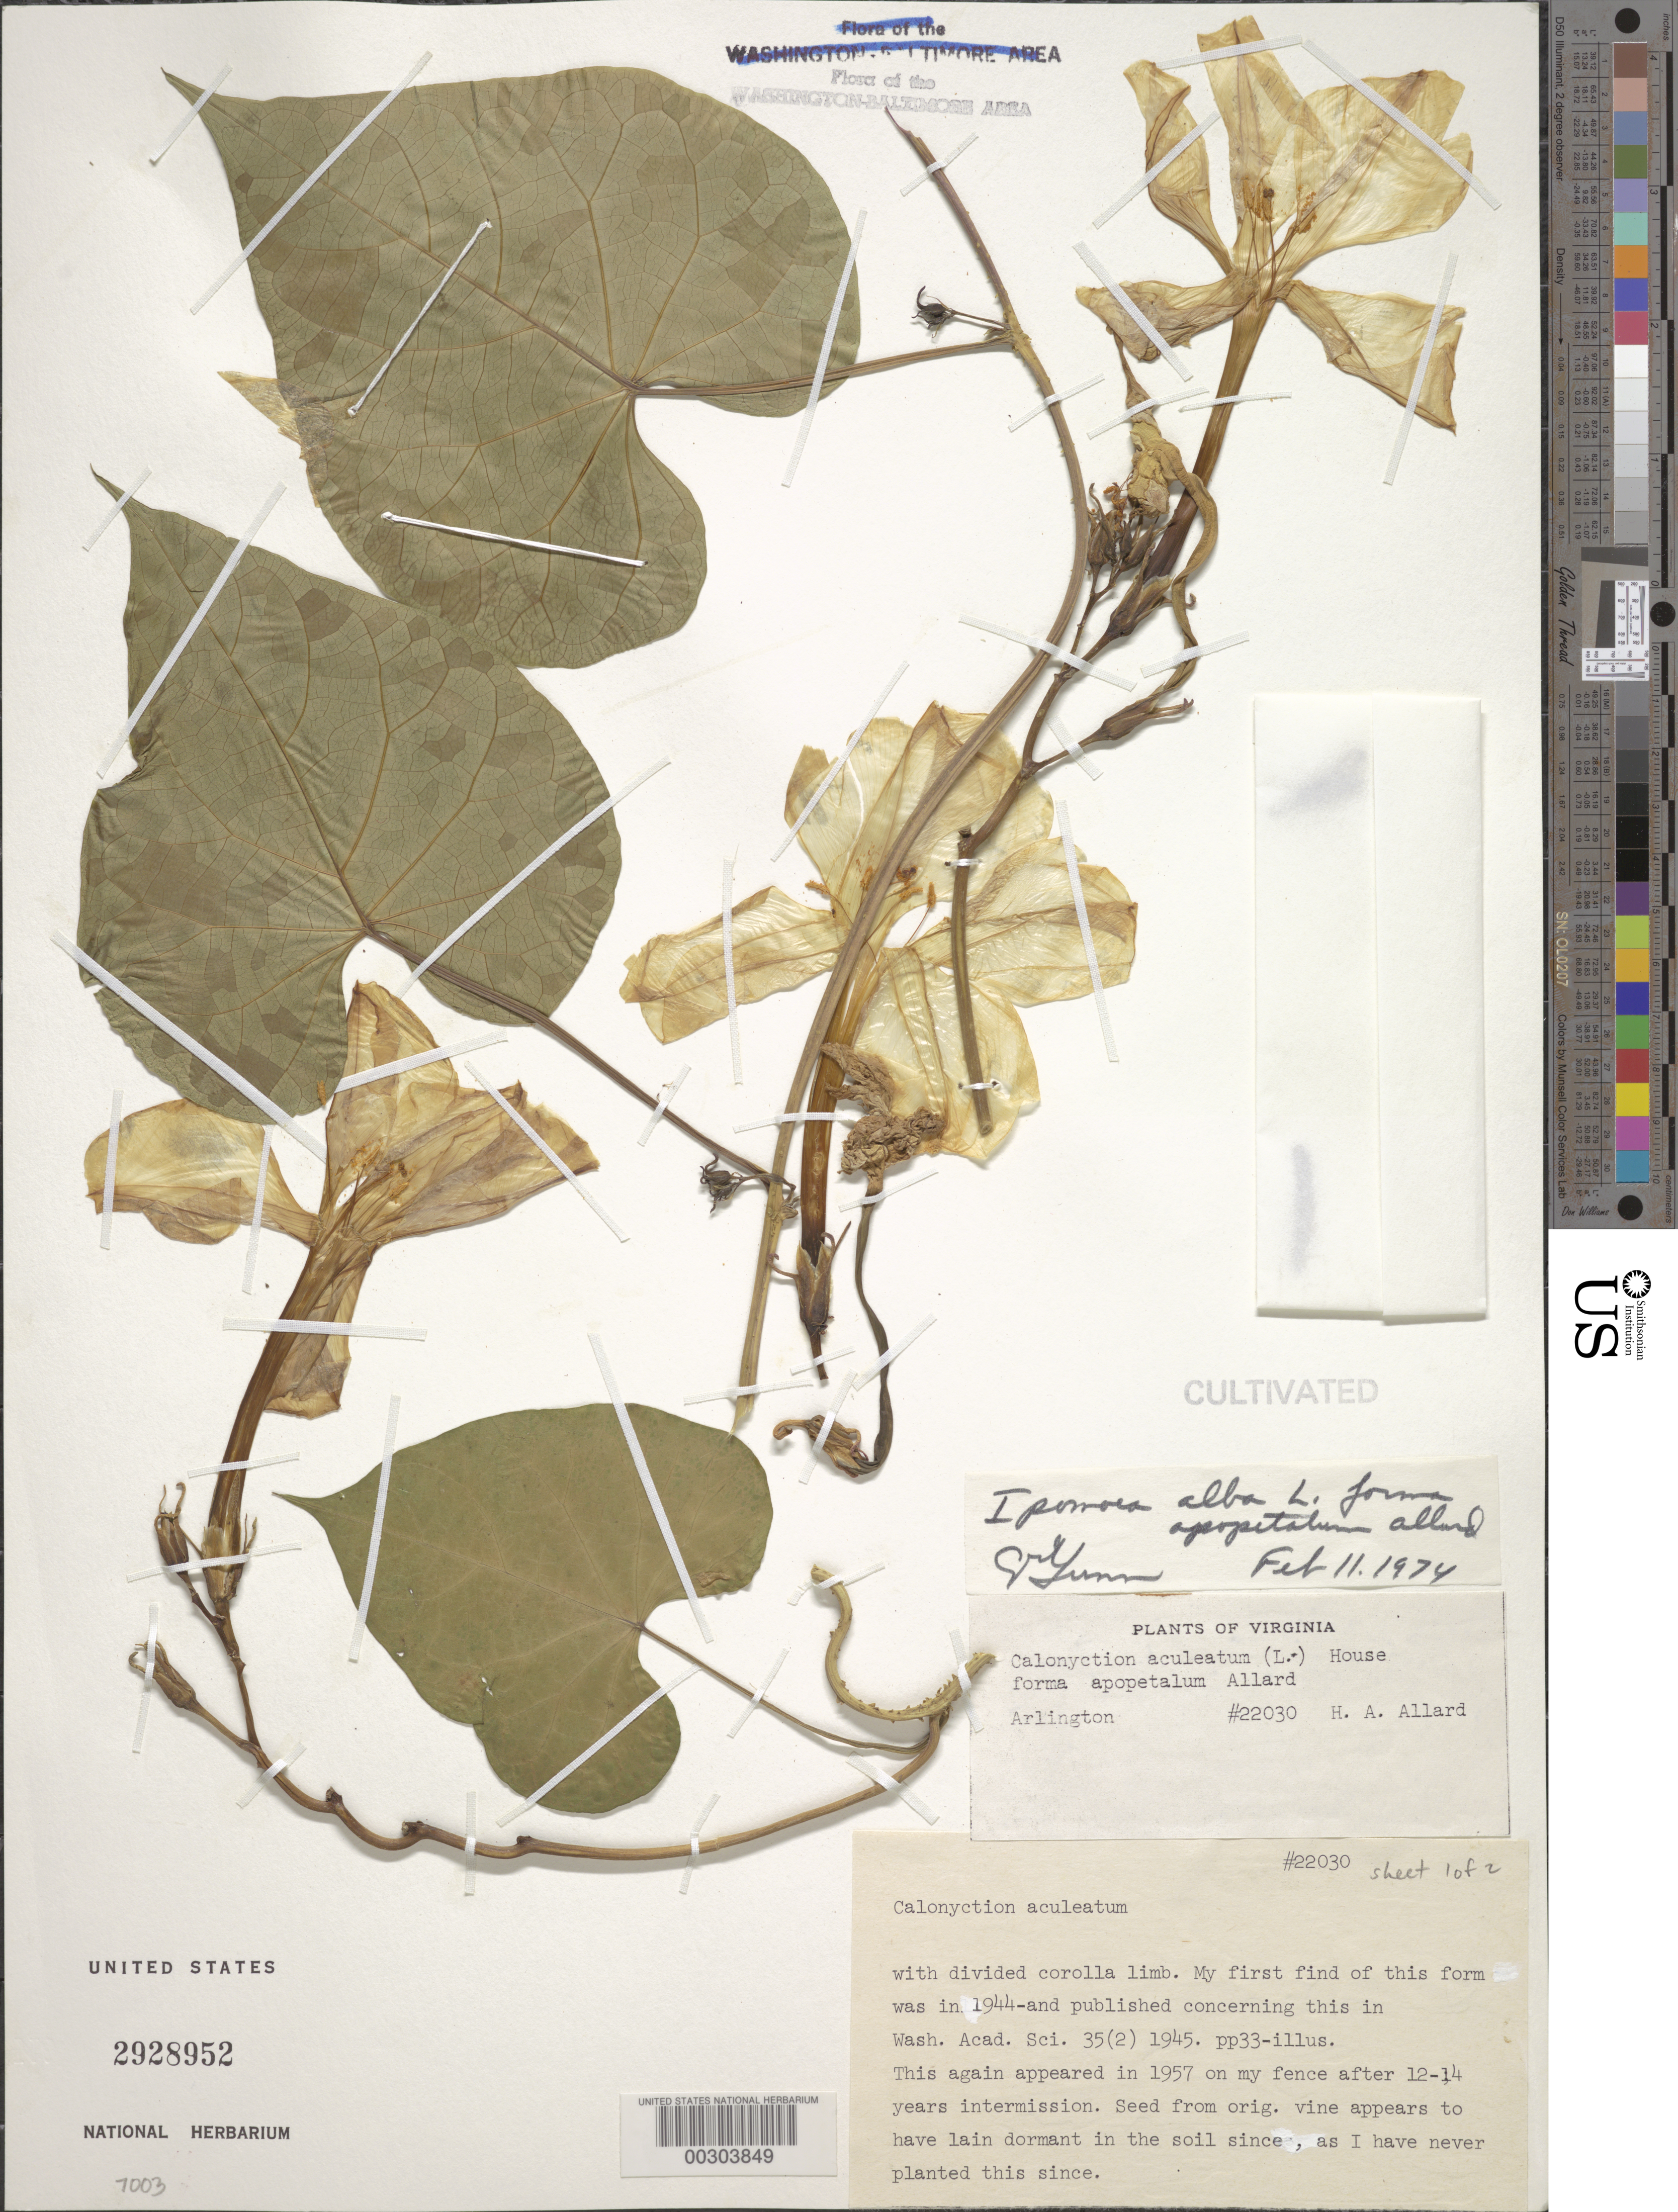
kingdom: Plantae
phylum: Tracheophyta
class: Magnoliopsida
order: Solanales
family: Convolvulaceae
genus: Ipomoea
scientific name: Ipomoea alba f. apopetalum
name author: H.A. Allard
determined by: Gunn, C. R.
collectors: H. A. Allard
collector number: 22030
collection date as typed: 1957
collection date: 1957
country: United States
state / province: Virginia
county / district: Arlington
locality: Arlington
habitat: On fence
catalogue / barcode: US 2928952